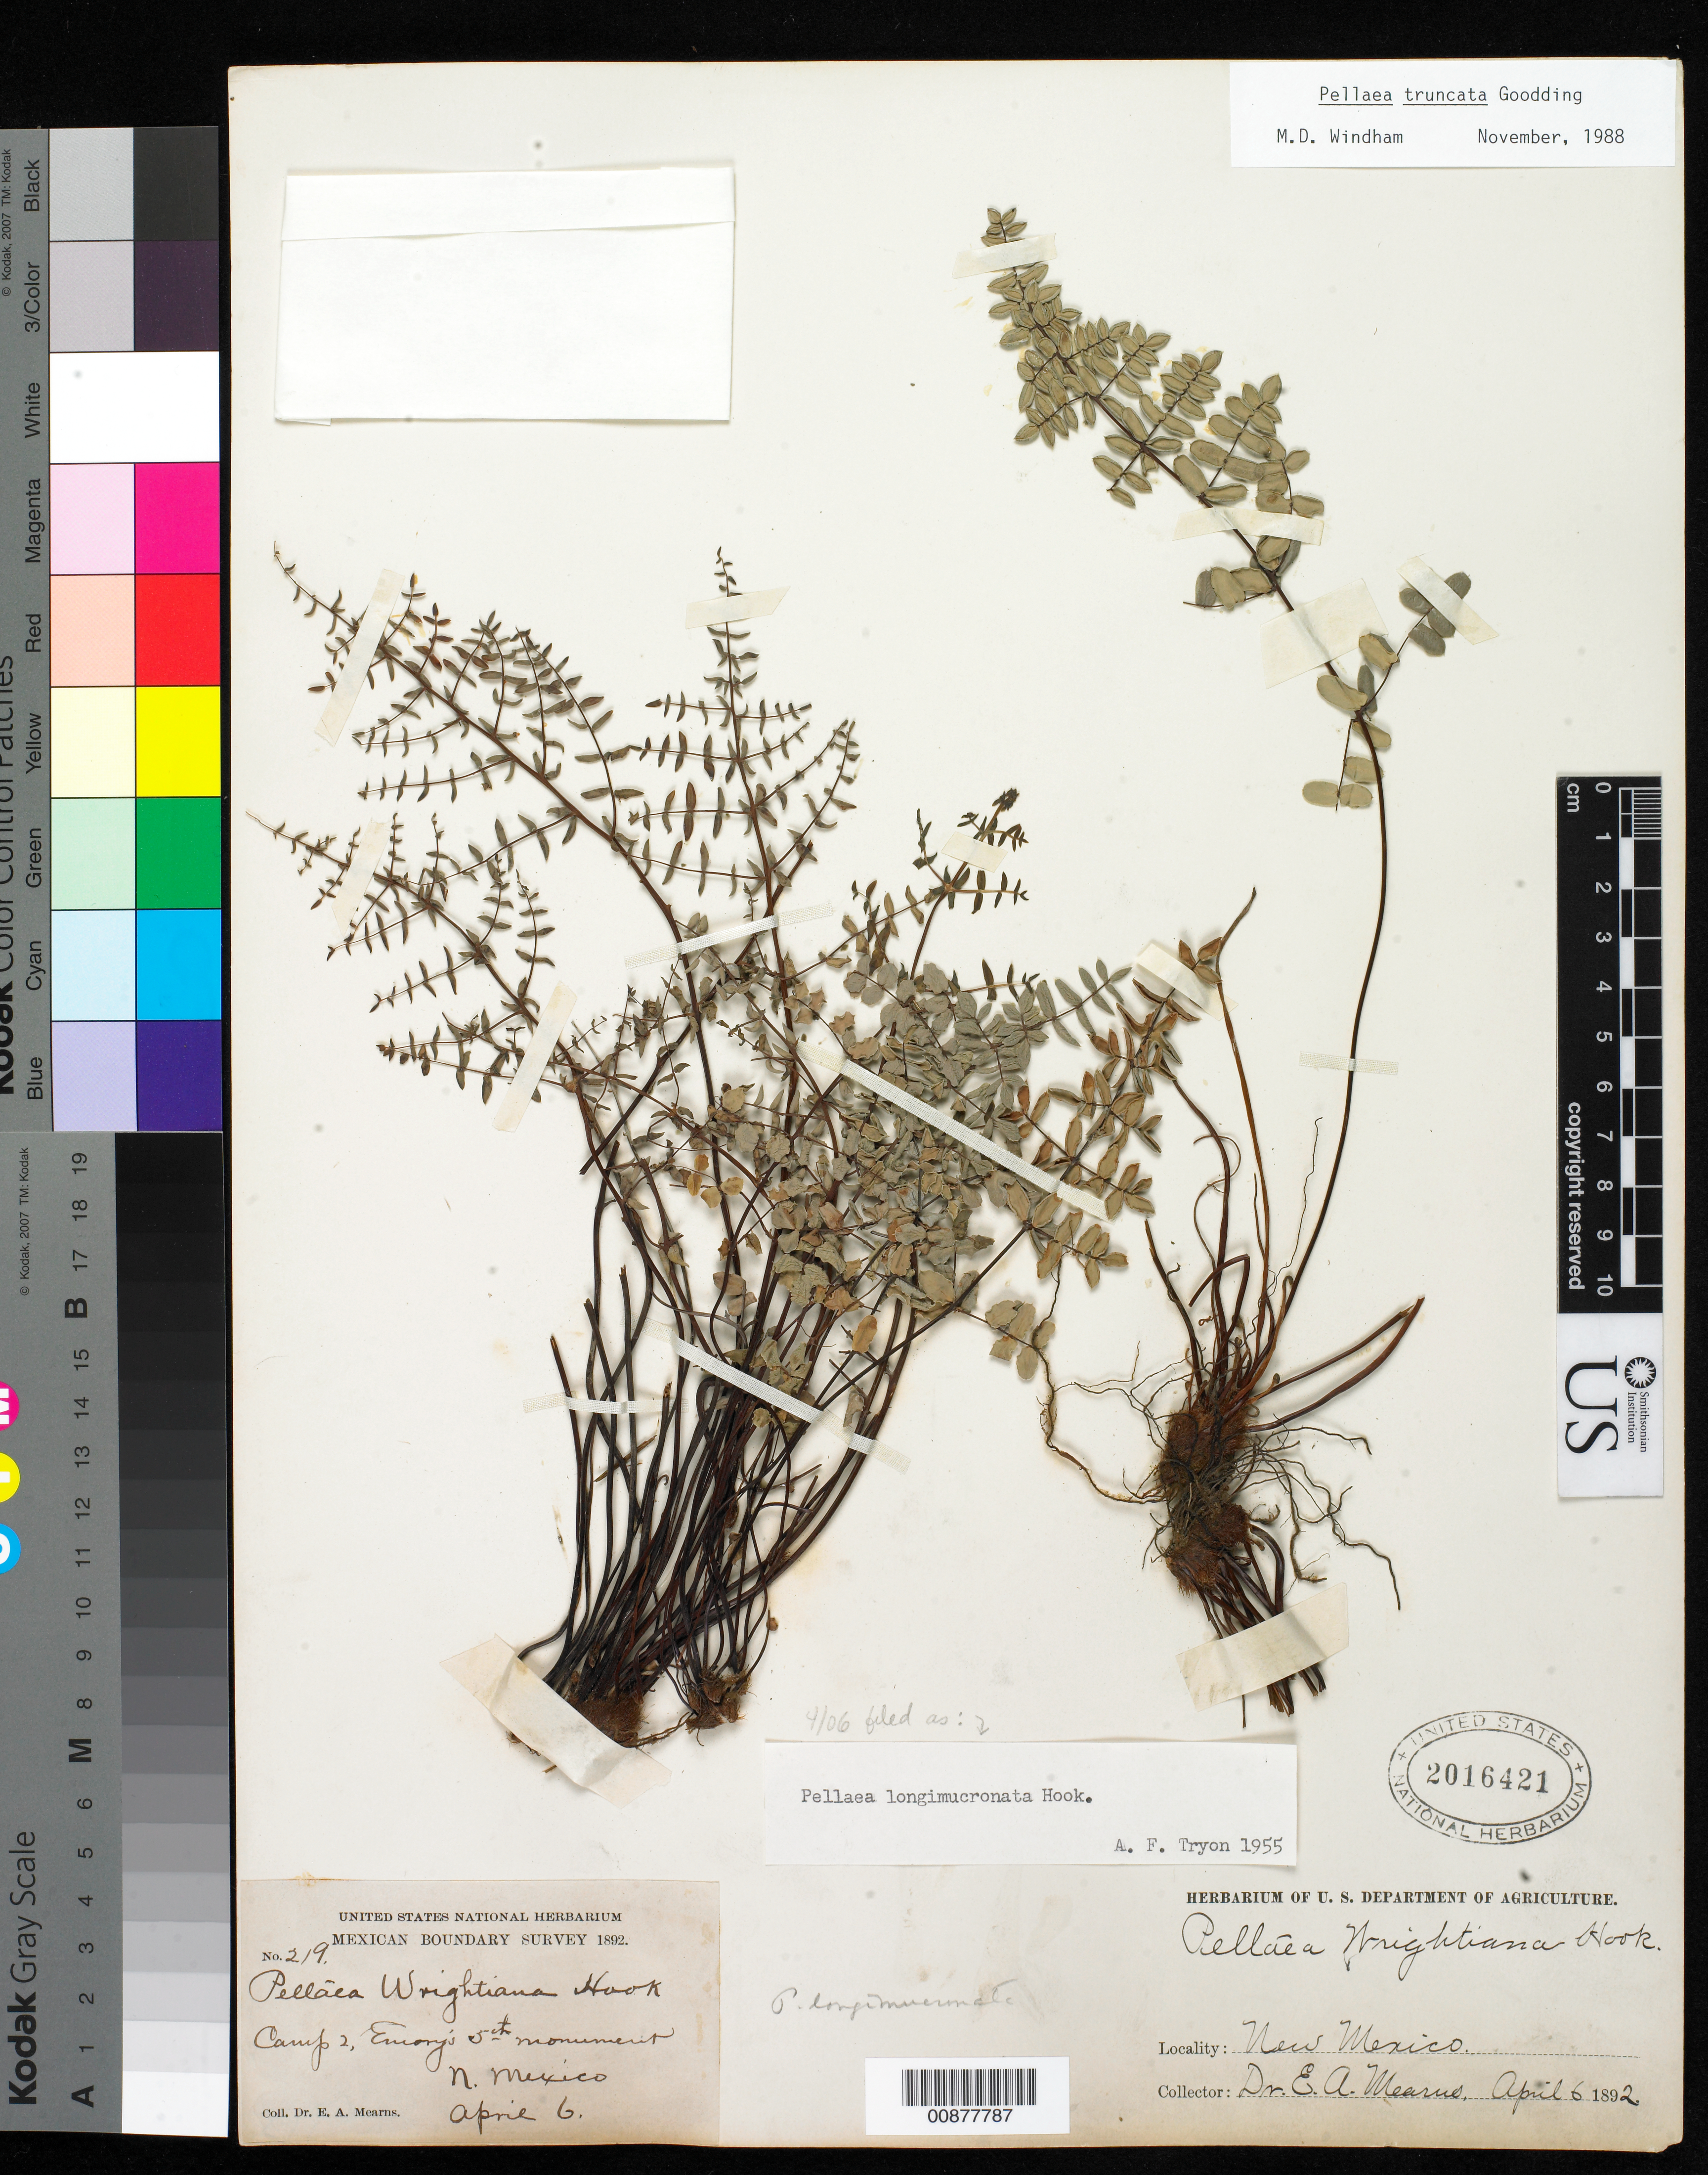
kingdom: Plantae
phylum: Tracheophyta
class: Polypodiopsida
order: Polypodiales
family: Pteridaceae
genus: Pellaea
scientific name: Pellaea truncata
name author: Goodd.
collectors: E. A. Mearns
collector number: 219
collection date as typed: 06 Apr 1892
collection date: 1892-04-06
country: United States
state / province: New Mexico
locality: Camp 2, Emory's 5th monument. New Mexico.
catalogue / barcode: US 2016421